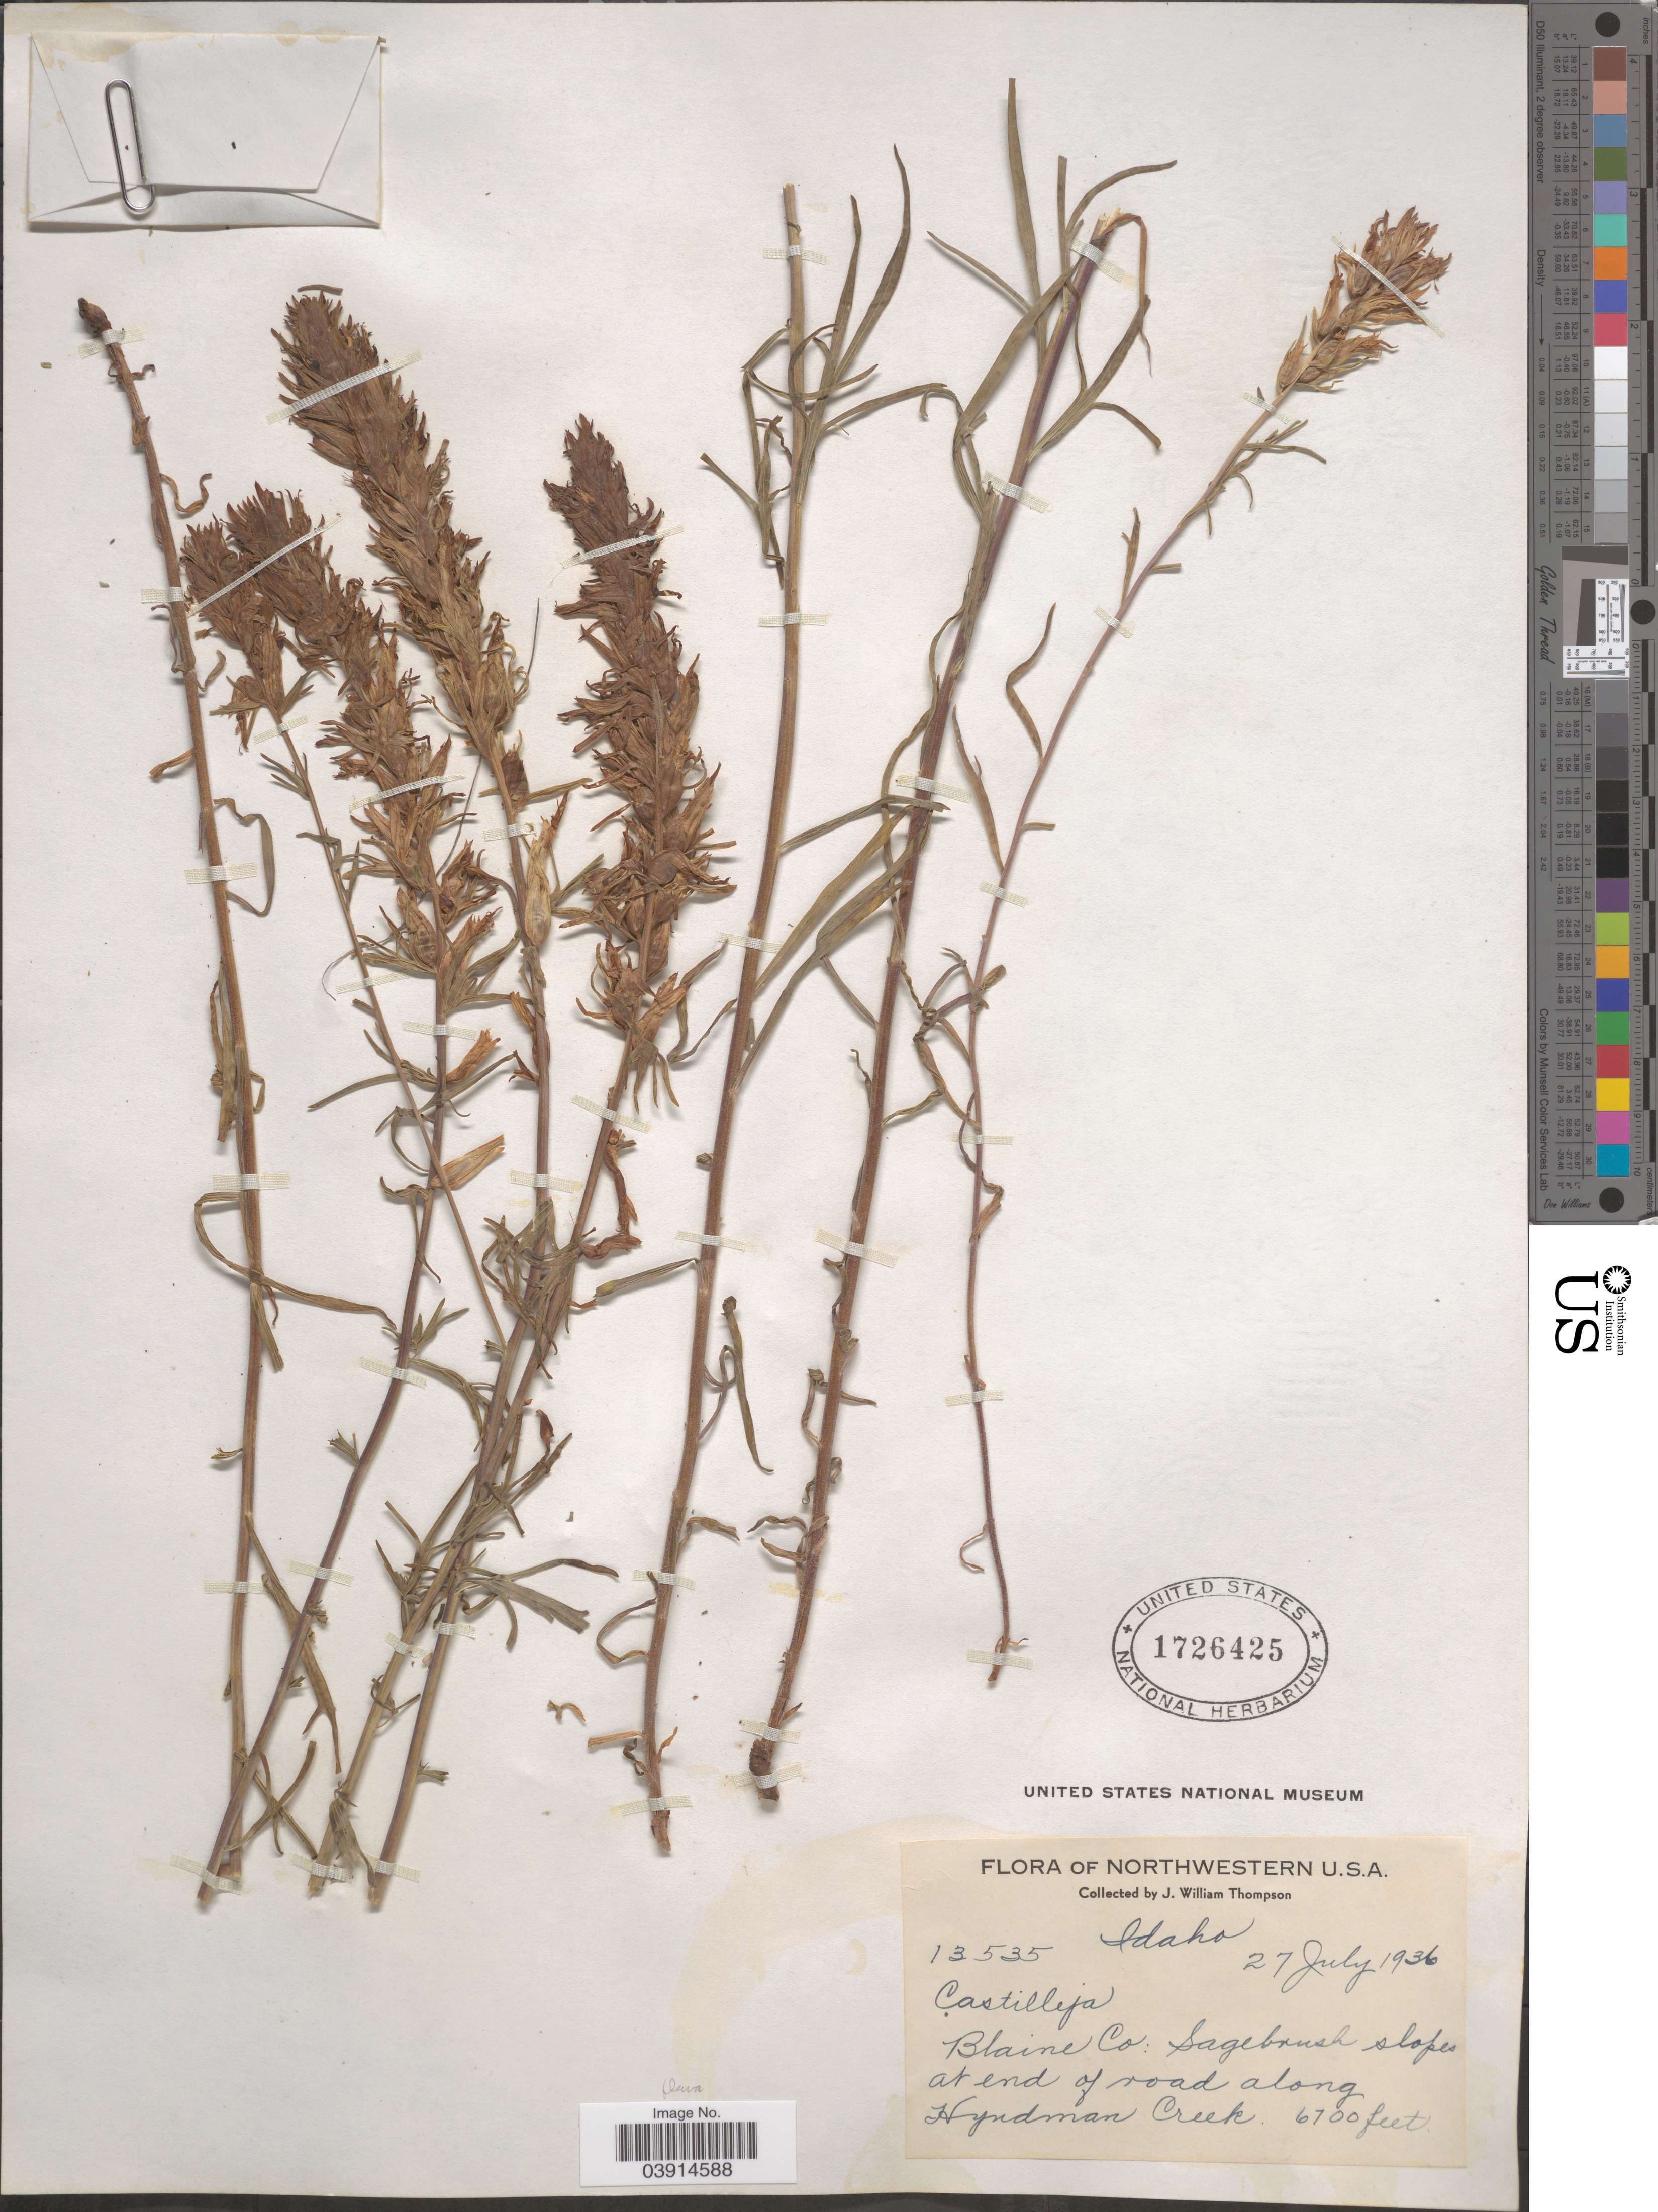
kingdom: Plantae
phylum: Tracheophyta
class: Magnoliopsida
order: Lamiales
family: Orobanchaceae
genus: Castilleja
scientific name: Castilleja sp.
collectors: J. W. Thompson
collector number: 13535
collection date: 1936-07-27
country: United States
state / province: Idaho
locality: Blaine Co: Sagebrush slopes at end of road along Hyndman Creek.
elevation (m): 2042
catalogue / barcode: US 1726425